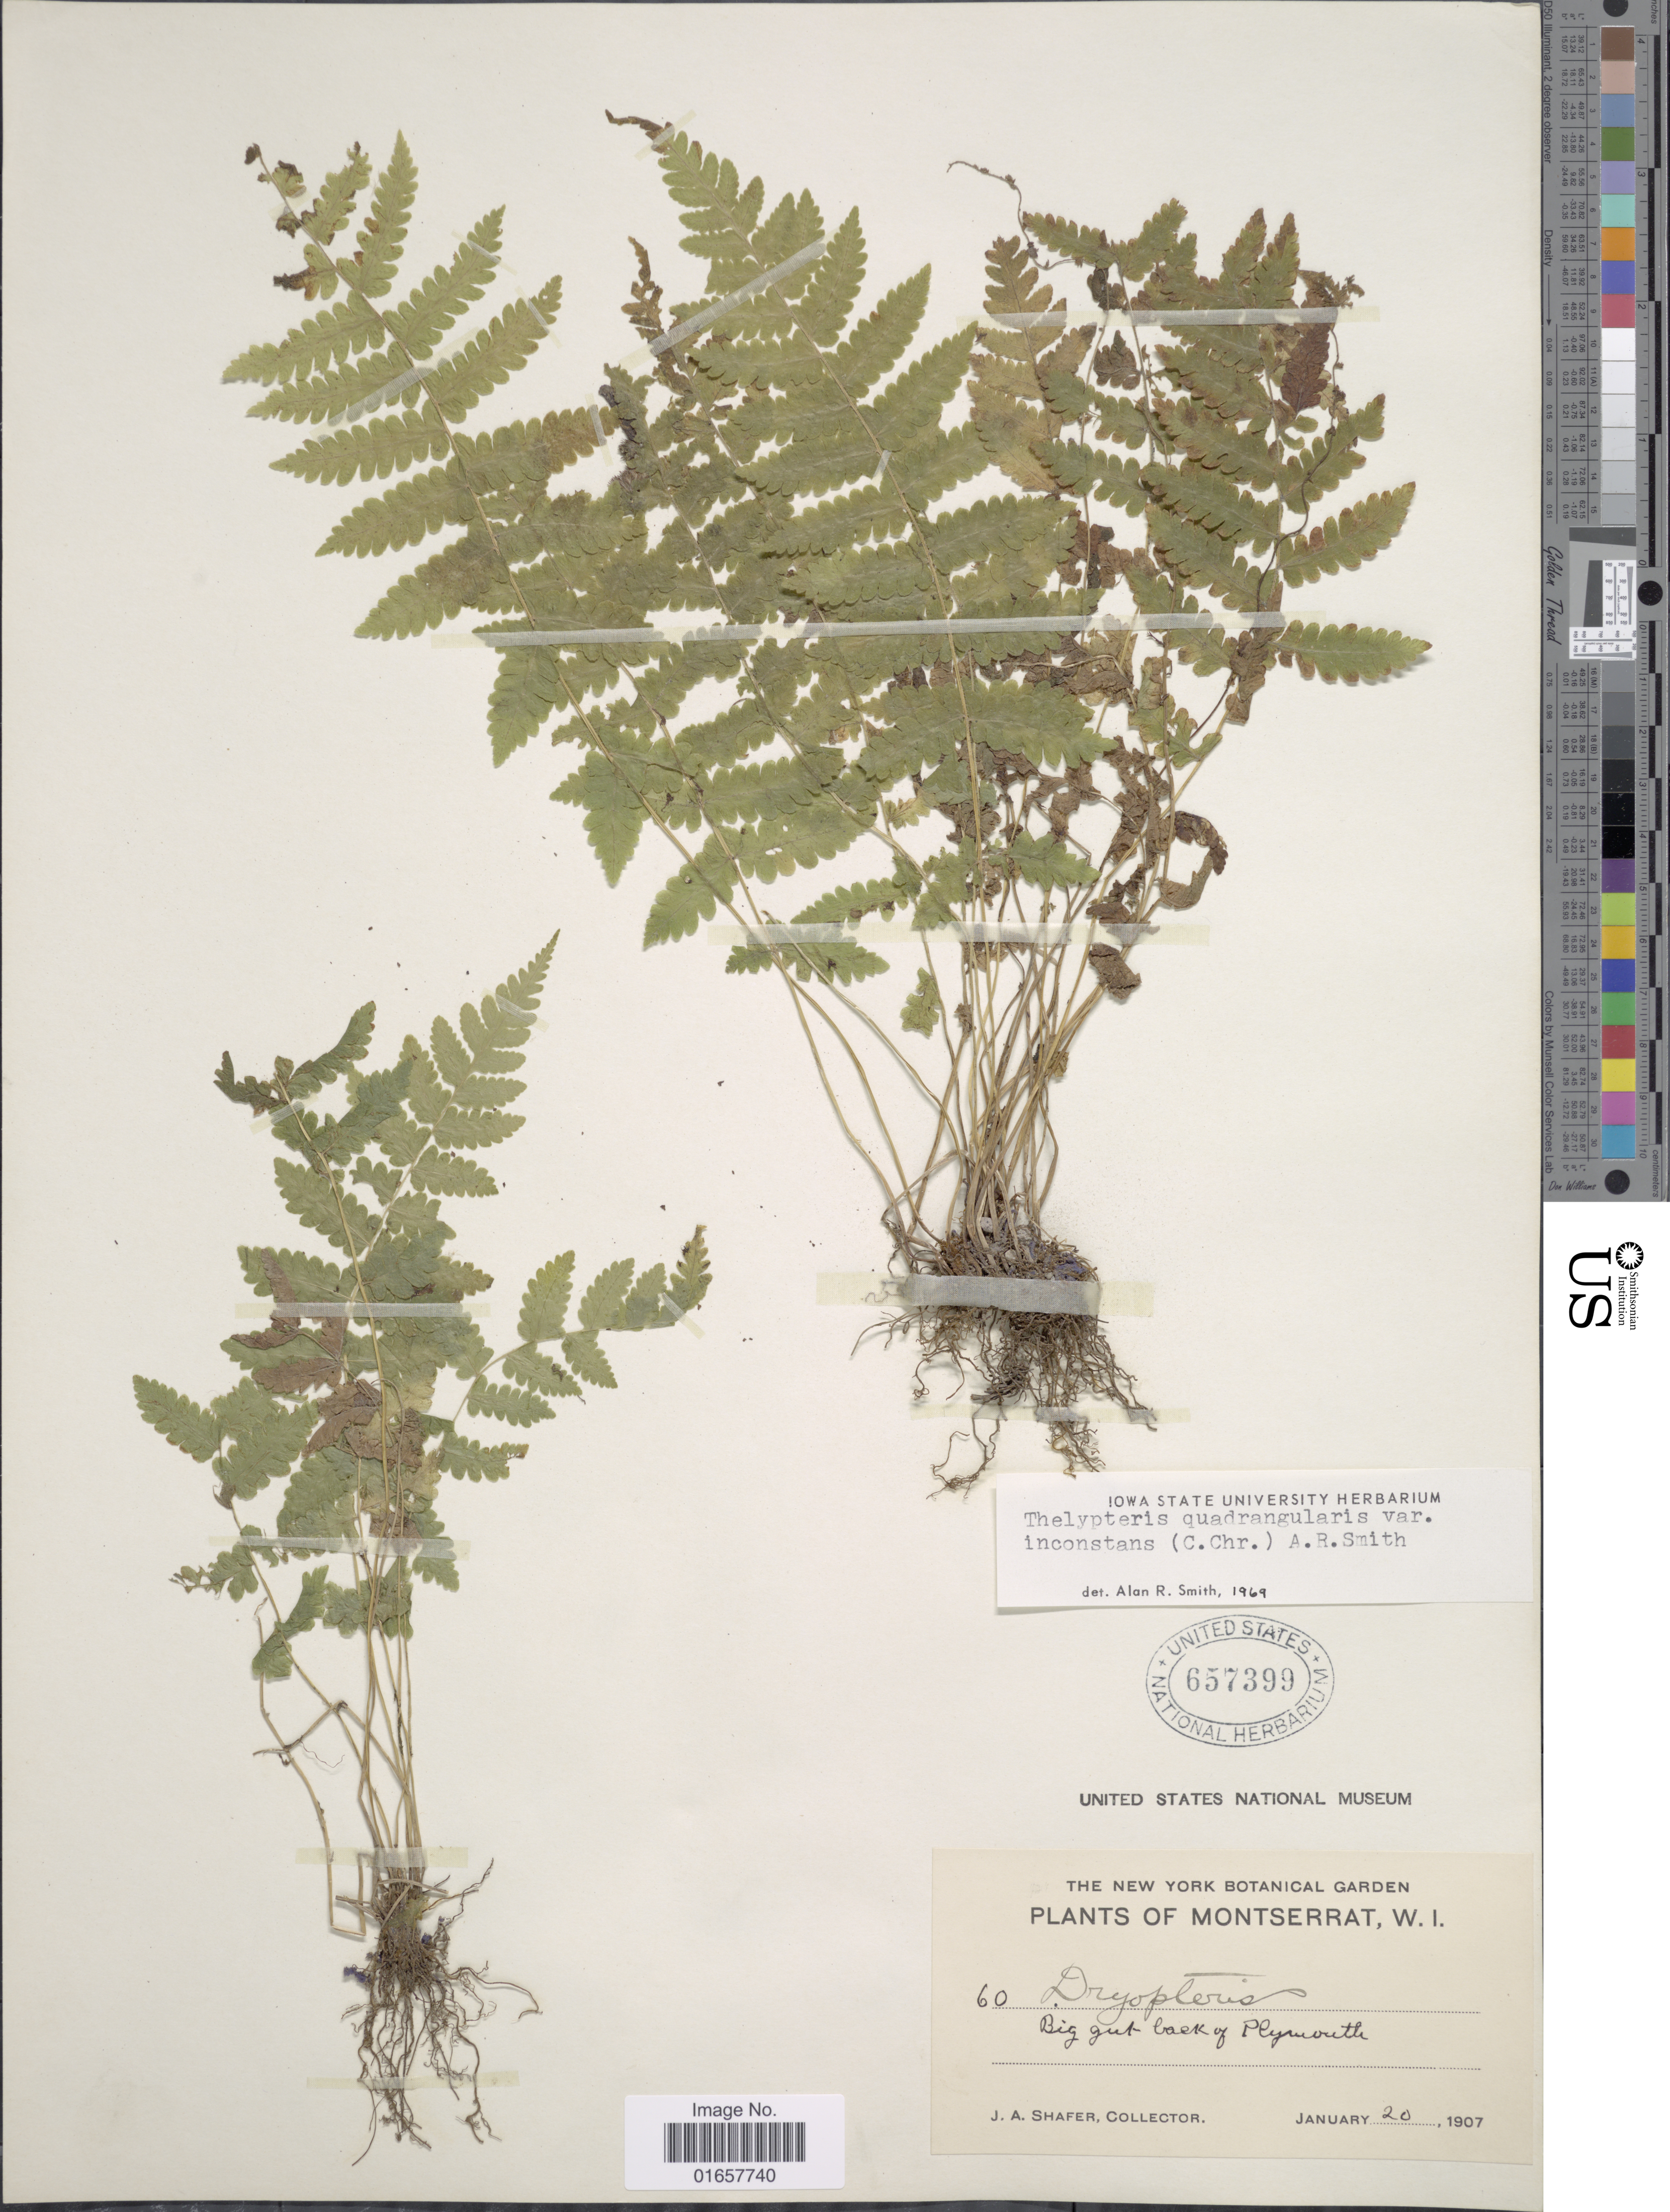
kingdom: Plantae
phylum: Tracheophyta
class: Polypodiopsida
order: Polypodiales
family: Thelypteridaceae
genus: Christella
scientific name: Christella hispidula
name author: (Decne.) Holttum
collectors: J. A. Shafer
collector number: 60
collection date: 1907-01-20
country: Montserrat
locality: Montserrat, W.I., Big gut back of Plymouth.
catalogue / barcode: US 657399